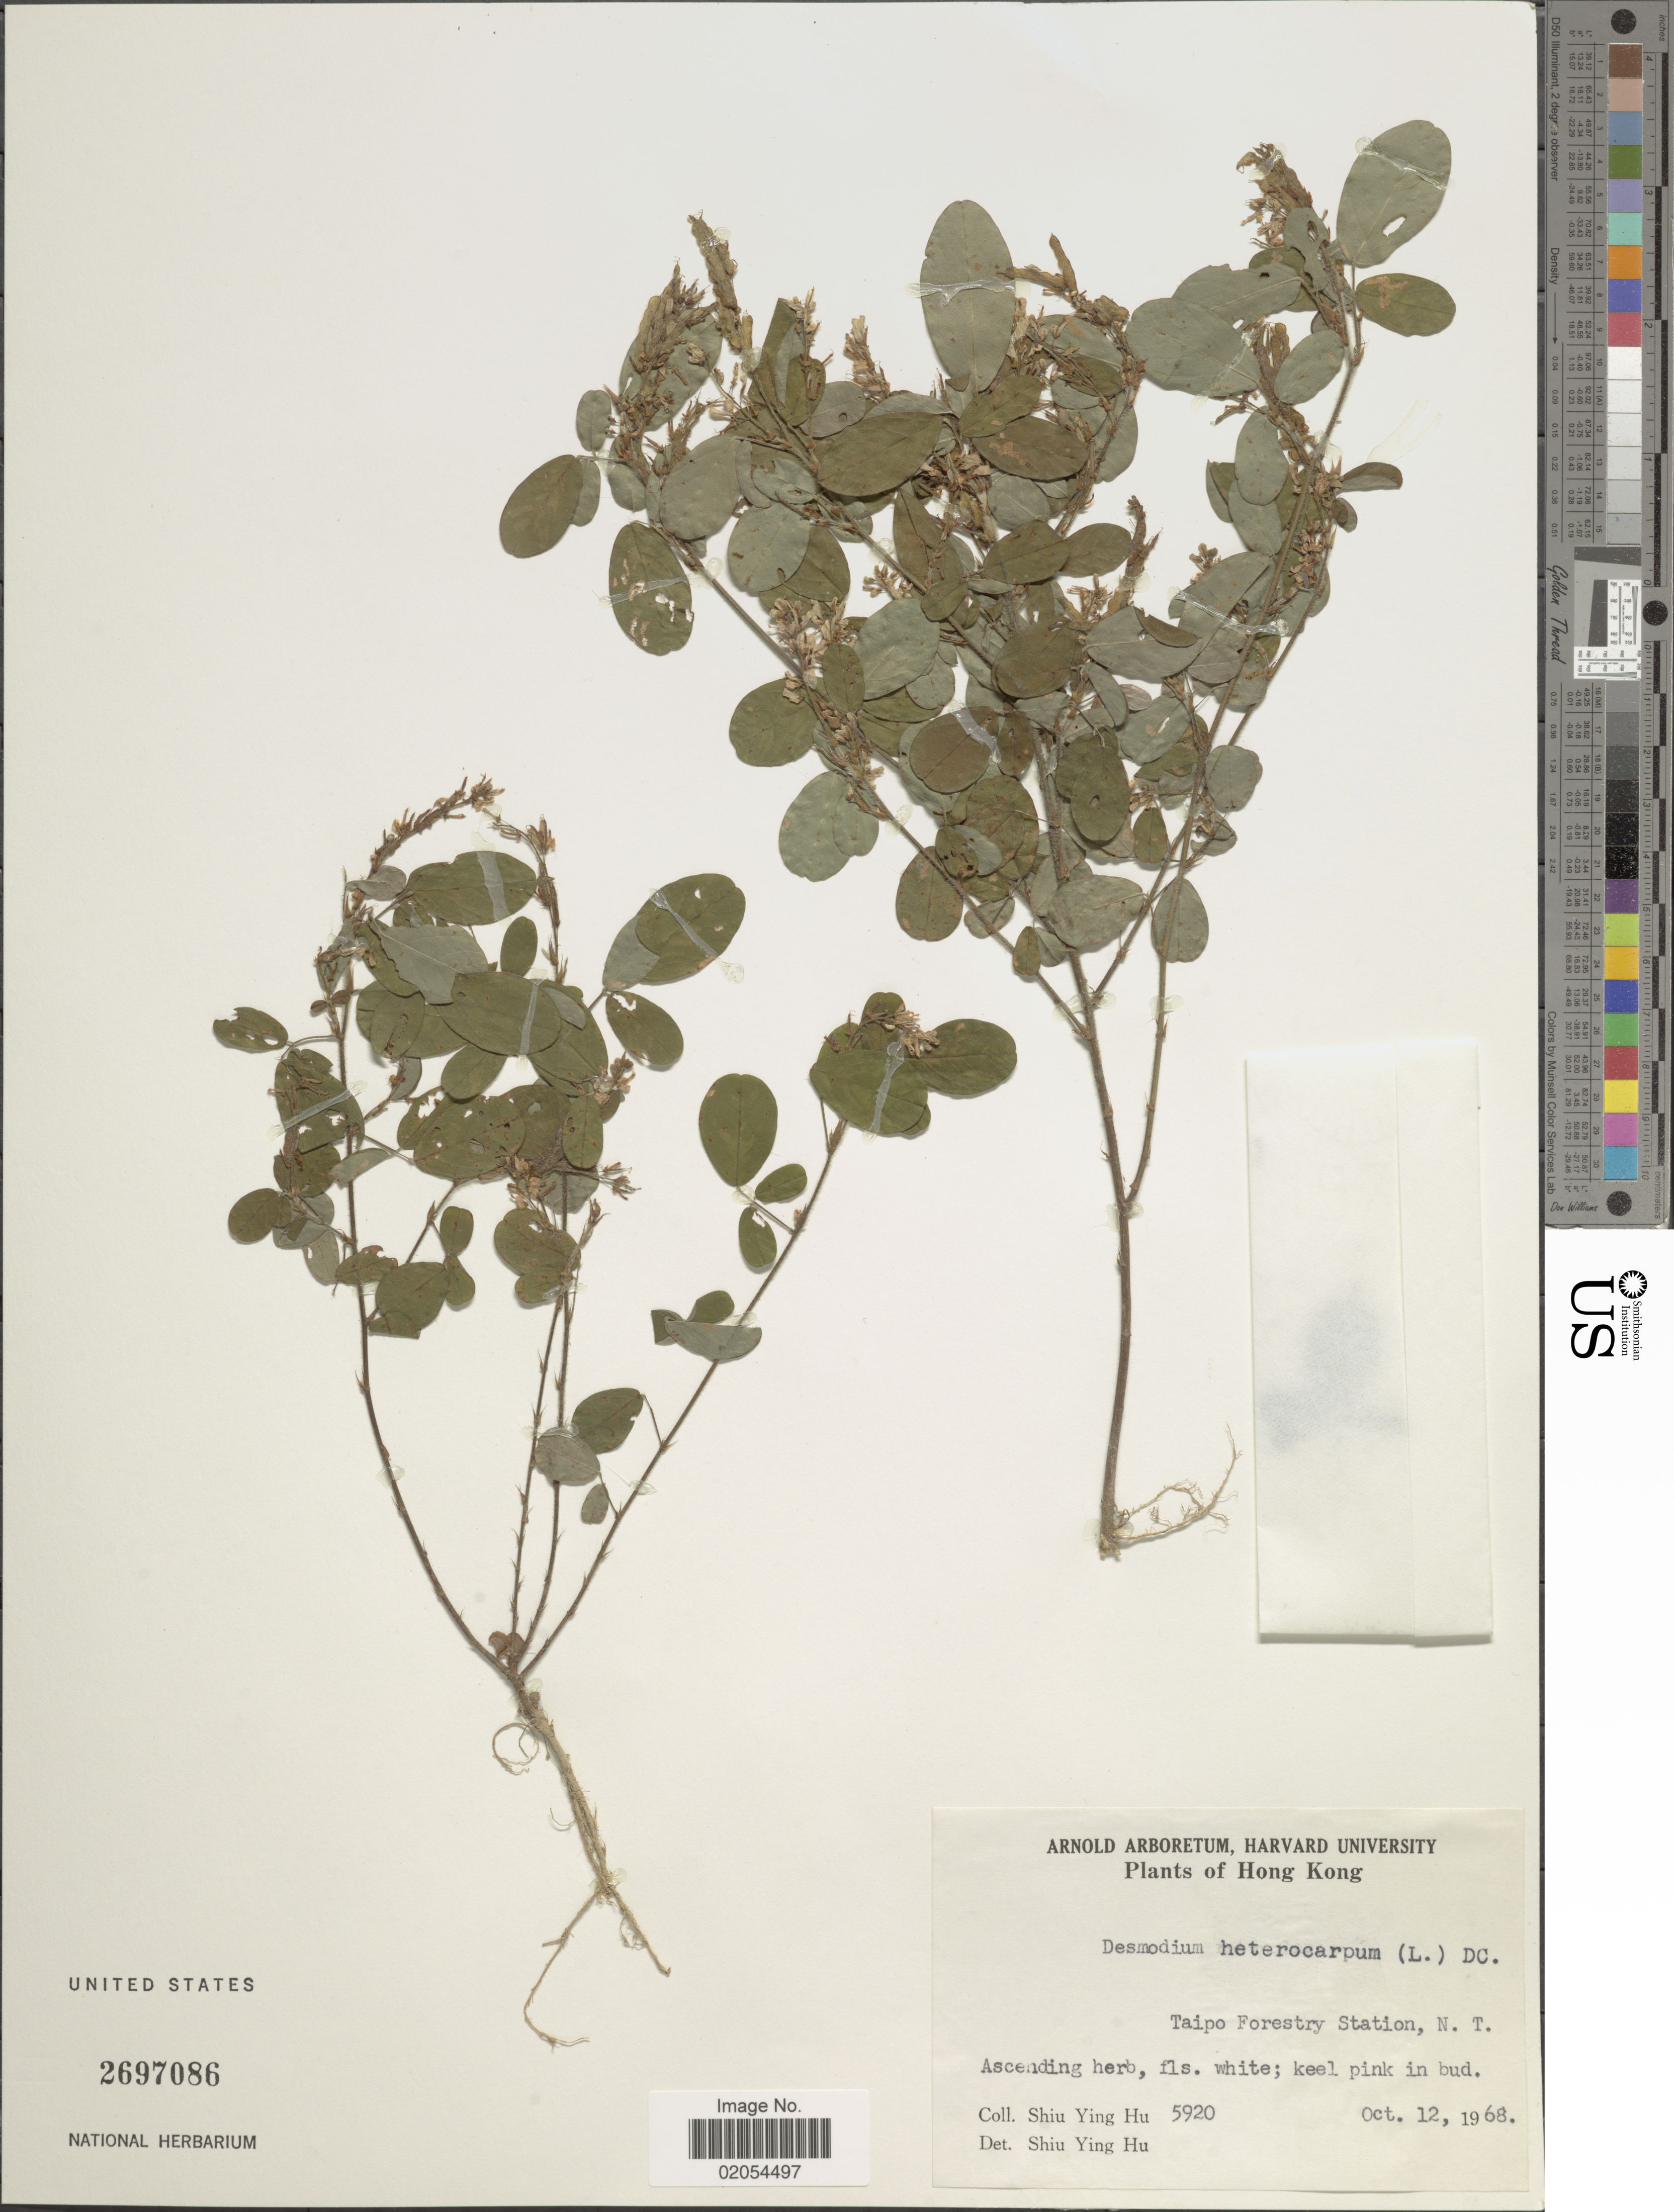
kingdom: Plantae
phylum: Tracheophyta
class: Magnoliopsida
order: Fabales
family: Fabaceae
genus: Grona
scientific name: Grona heterocarpos subsp. heterocarpos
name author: (L.) H. Ohashi & K. Ohashi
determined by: Strong, Mark T., (BOT), Smithsonian Institution - National Museum of Natural History (UNITED STATES)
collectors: S. Y. Hu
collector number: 5920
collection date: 1968-10-12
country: China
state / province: Hong Kong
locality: Taipo Forestry Station, N. T.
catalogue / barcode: US 2697086